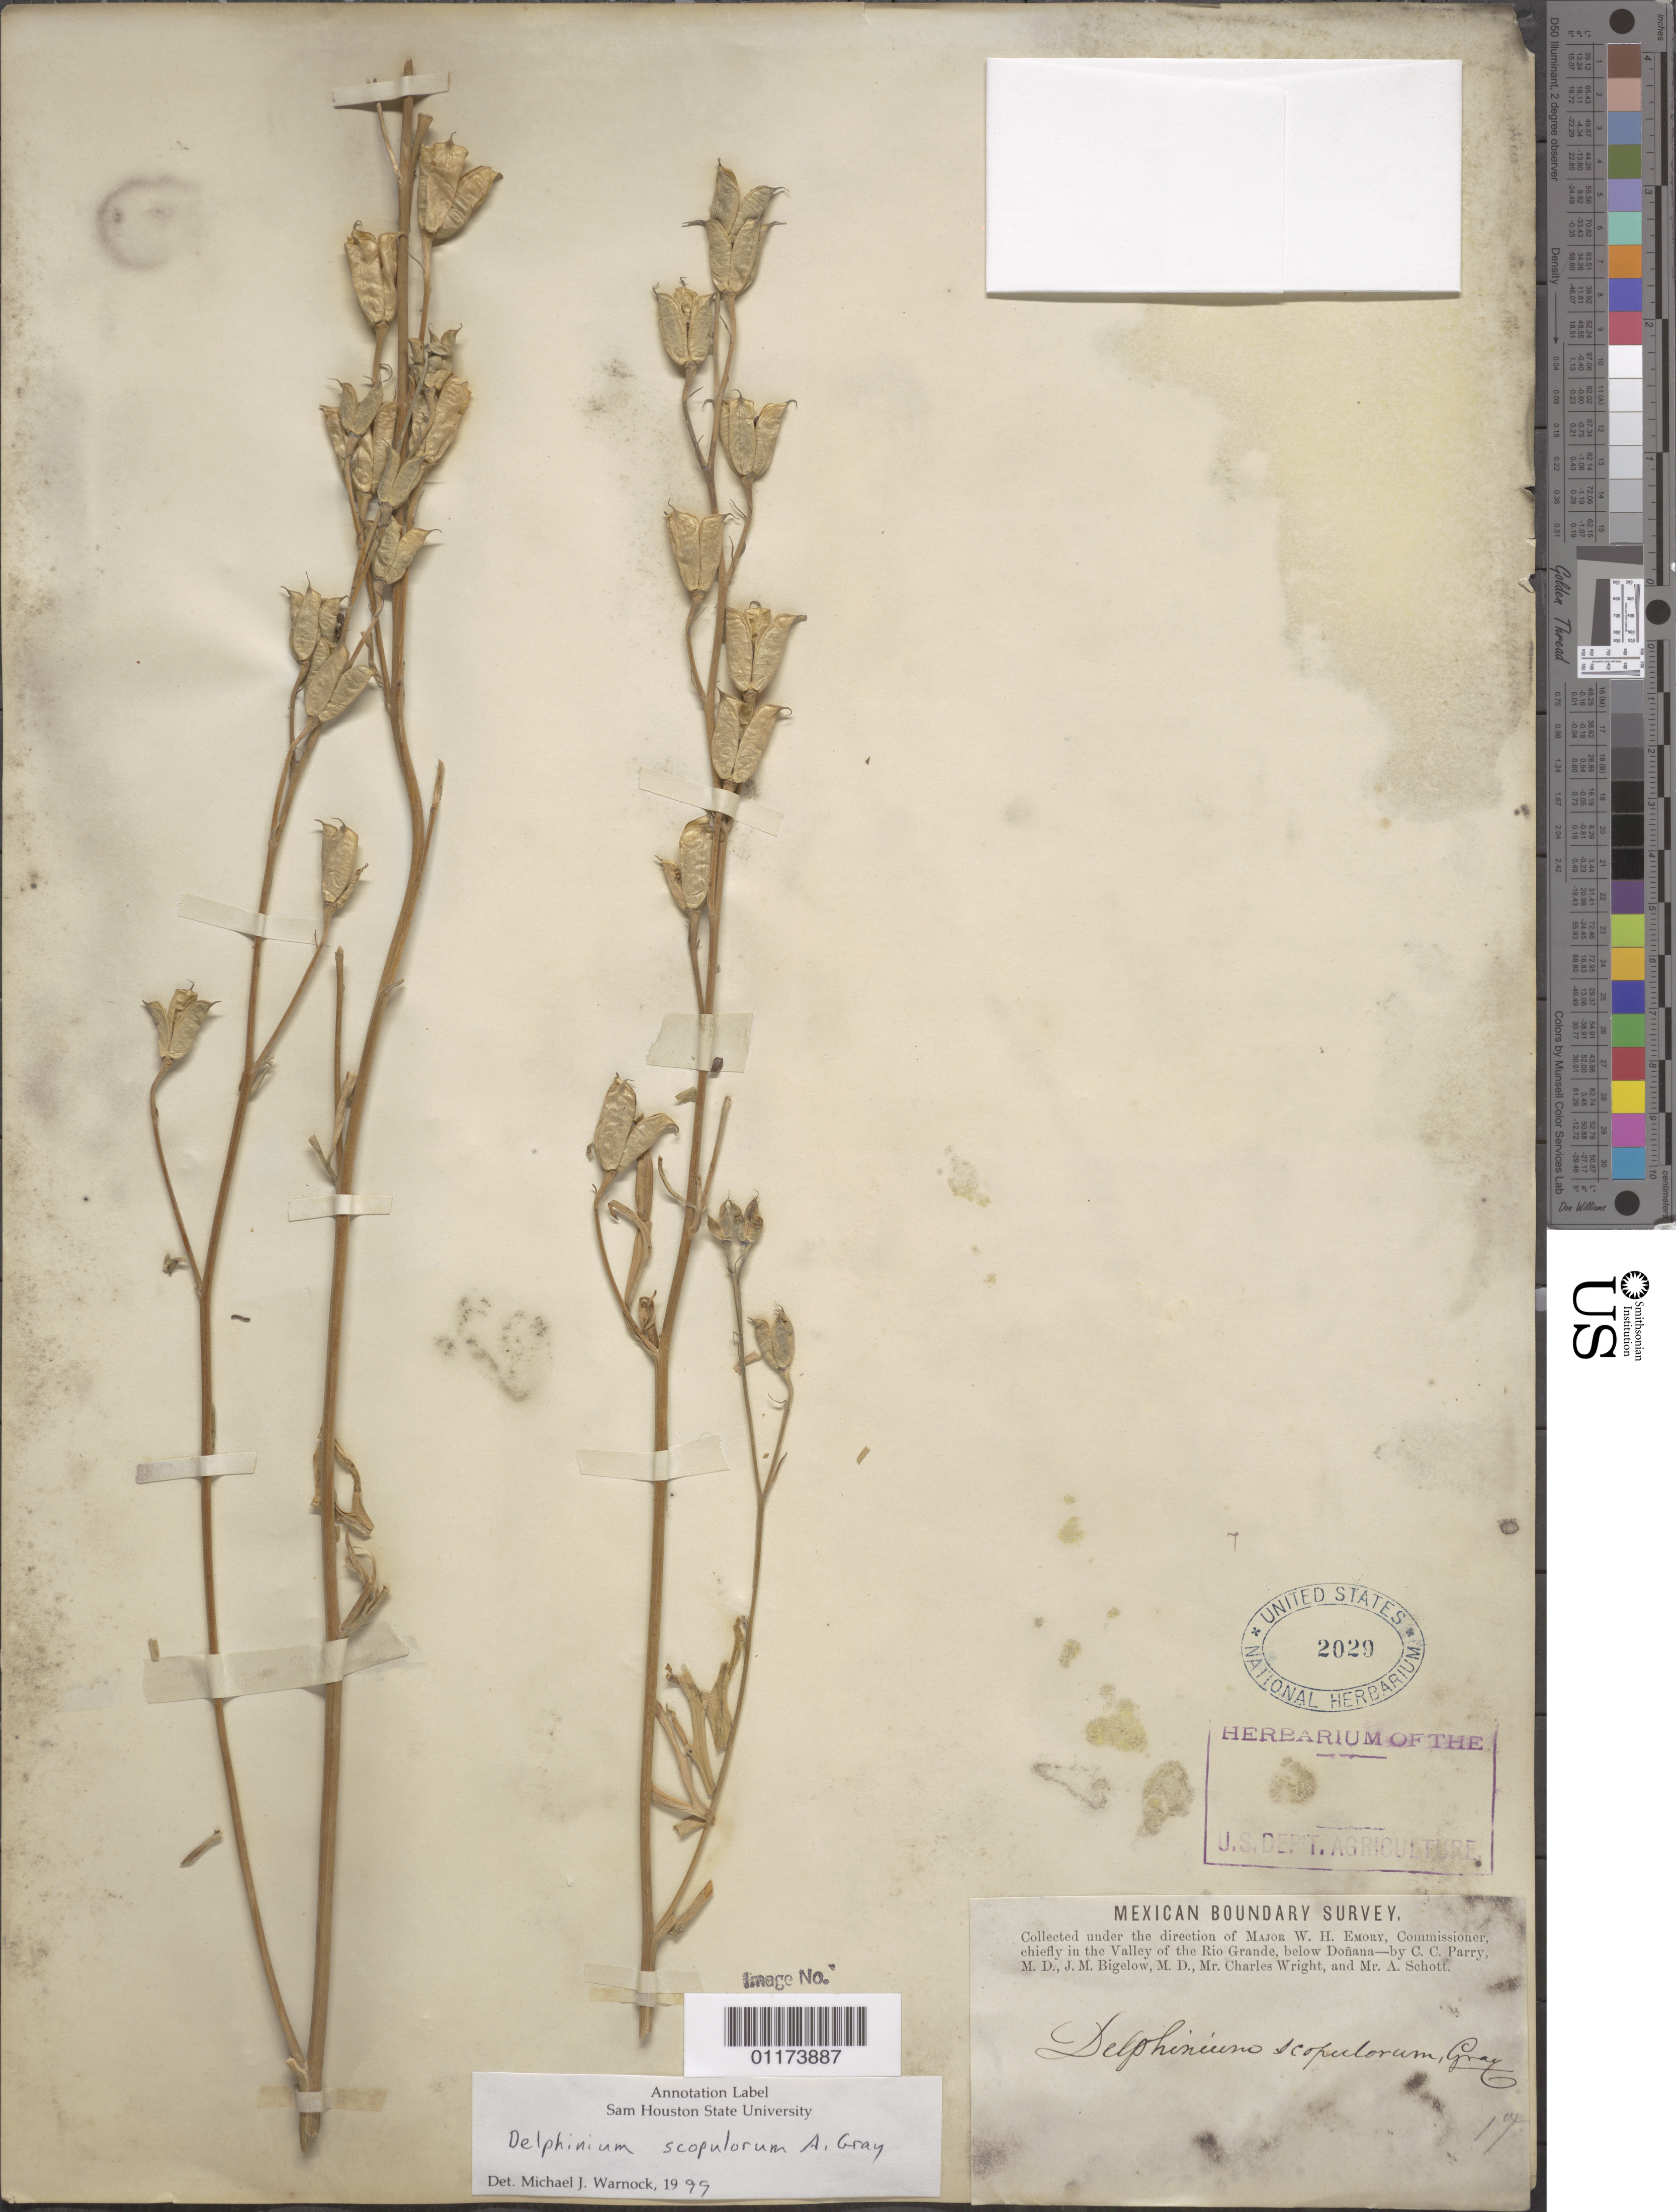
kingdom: Plantae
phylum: Tracheophyta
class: Magnoliopsida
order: Ranunculales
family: Ranunculaceae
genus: Delphinium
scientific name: Delphinium scopulorum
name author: A. Gray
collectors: C. C. Parry, J. M. Bigelow, C. Wright & A. C. V. Schott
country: United States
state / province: New Mexico / Texas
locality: Valley of the Rio Grande, below Doñana.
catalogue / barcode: US 2029